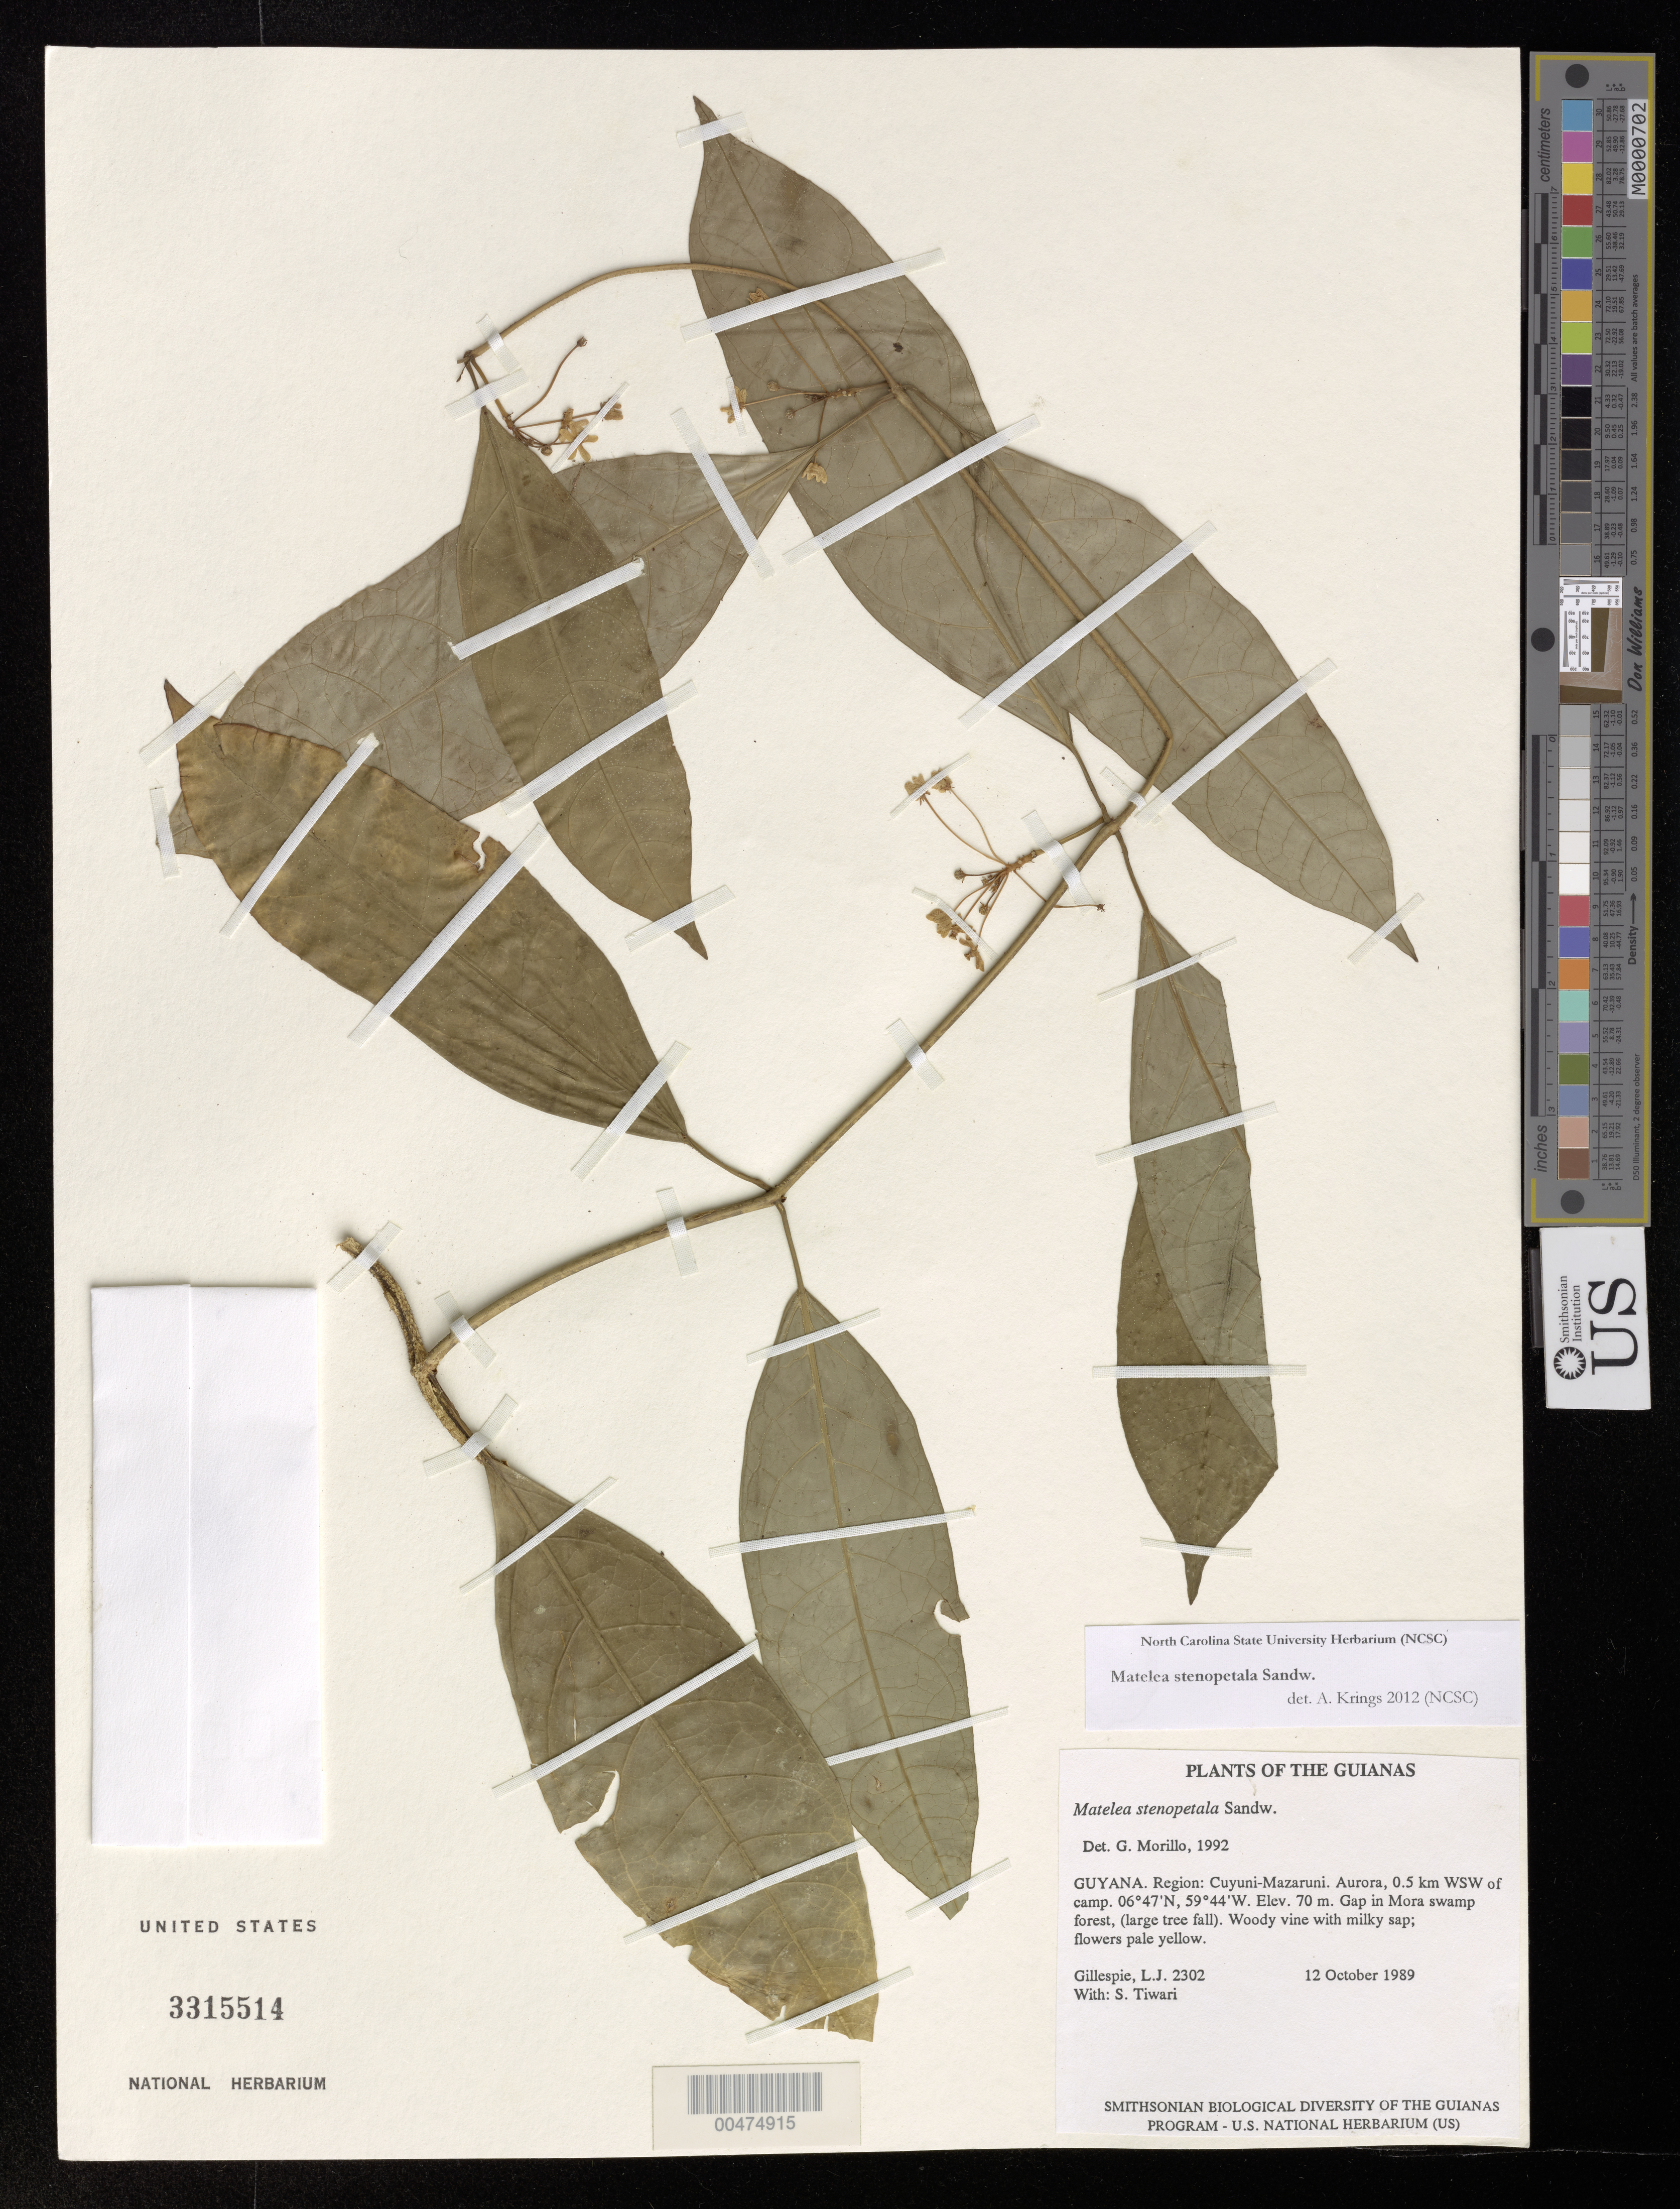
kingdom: Plantae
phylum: Tracheophyta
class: Magnoliopsida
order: Gentianales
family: Apocynaceae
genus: Matelea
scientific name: Matelea stenopetala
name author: Sandwith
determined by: Morillo, G. N.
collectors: L. J. Gillespie & S. Tiwari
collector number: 2302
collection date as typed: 12 October 1989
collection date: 1989-10-12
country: Guyana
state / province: Cuyuni-Mazaruni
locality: Aurora, 0.5 km WSW of camp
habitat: Gap in Mora swamp forest, (large tree fall)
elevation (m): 70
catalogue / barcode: US 3315514